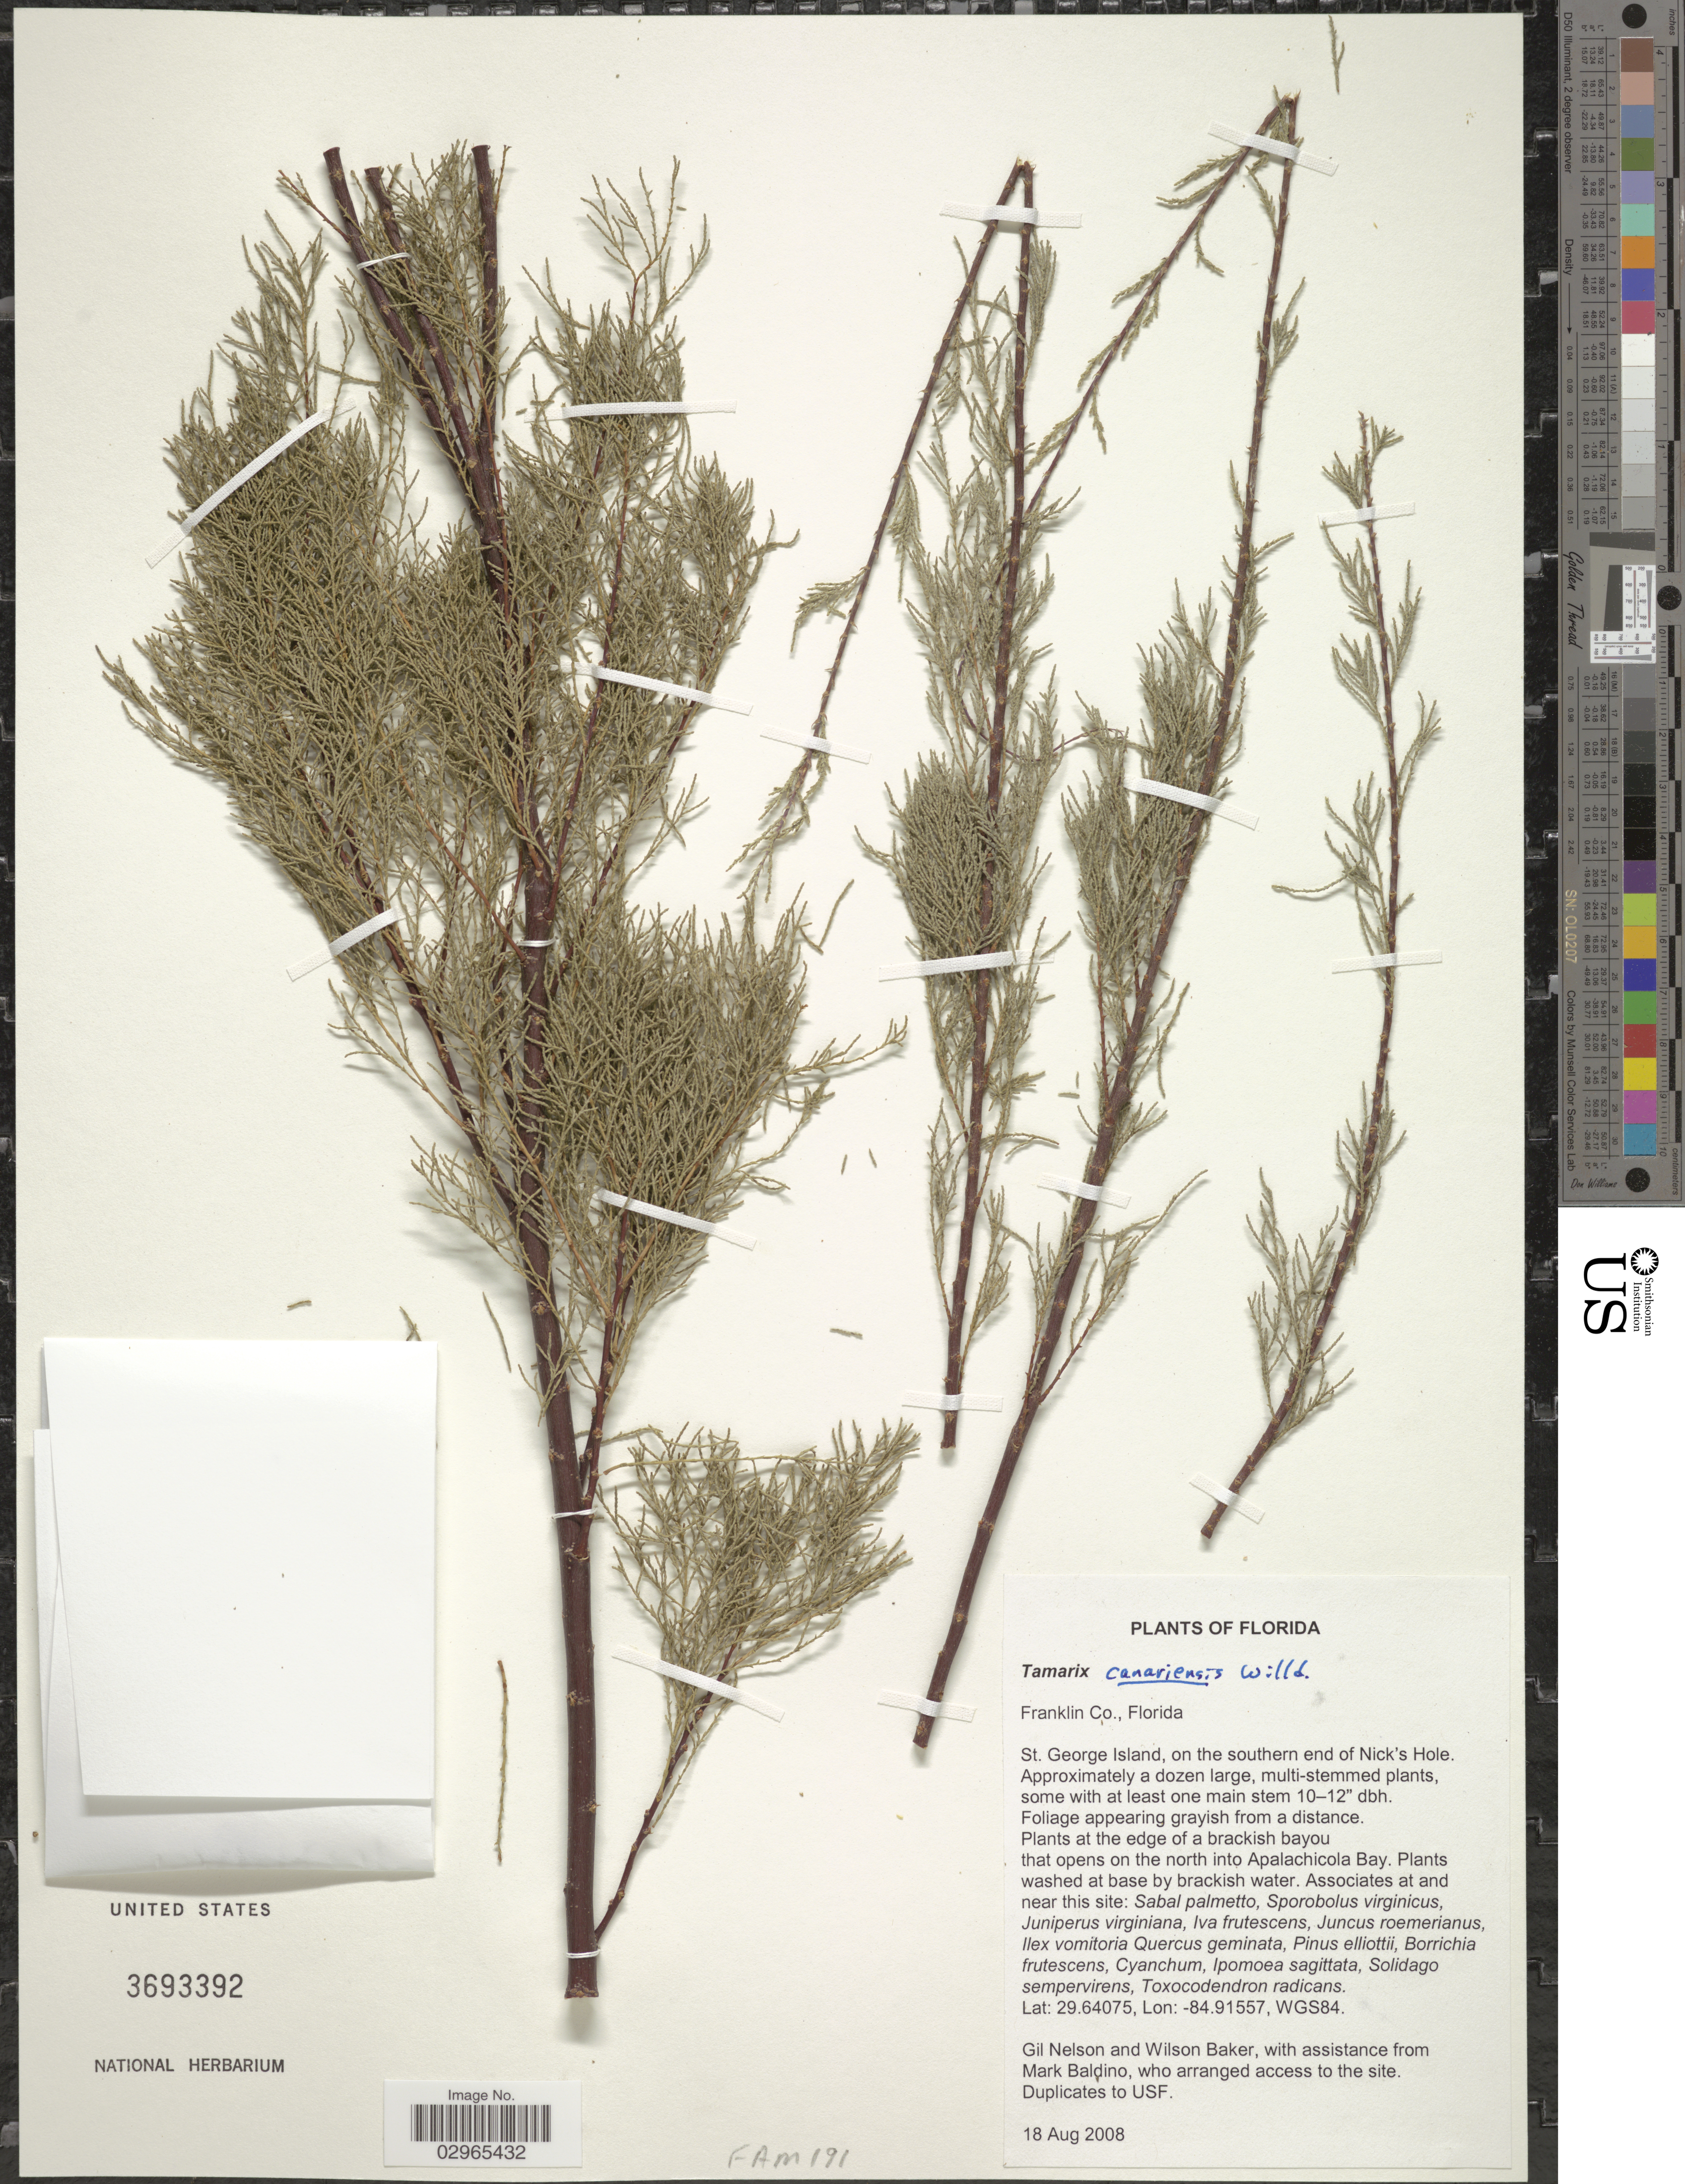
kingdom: Plantae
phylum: Tracheophyta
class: Magnoliopsida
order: Caryophyllales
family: Tamaricaceae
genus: Tamarix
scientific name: Tamarix canariensis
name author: Willd.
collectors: G. Nelson, W. Baker & M. Baldino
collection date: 2008-08-18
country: United States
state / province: Florida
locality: Franklin Co. St. George Island, on the southern end of Nick's Hole. WGS84.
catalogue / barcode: US 3693392